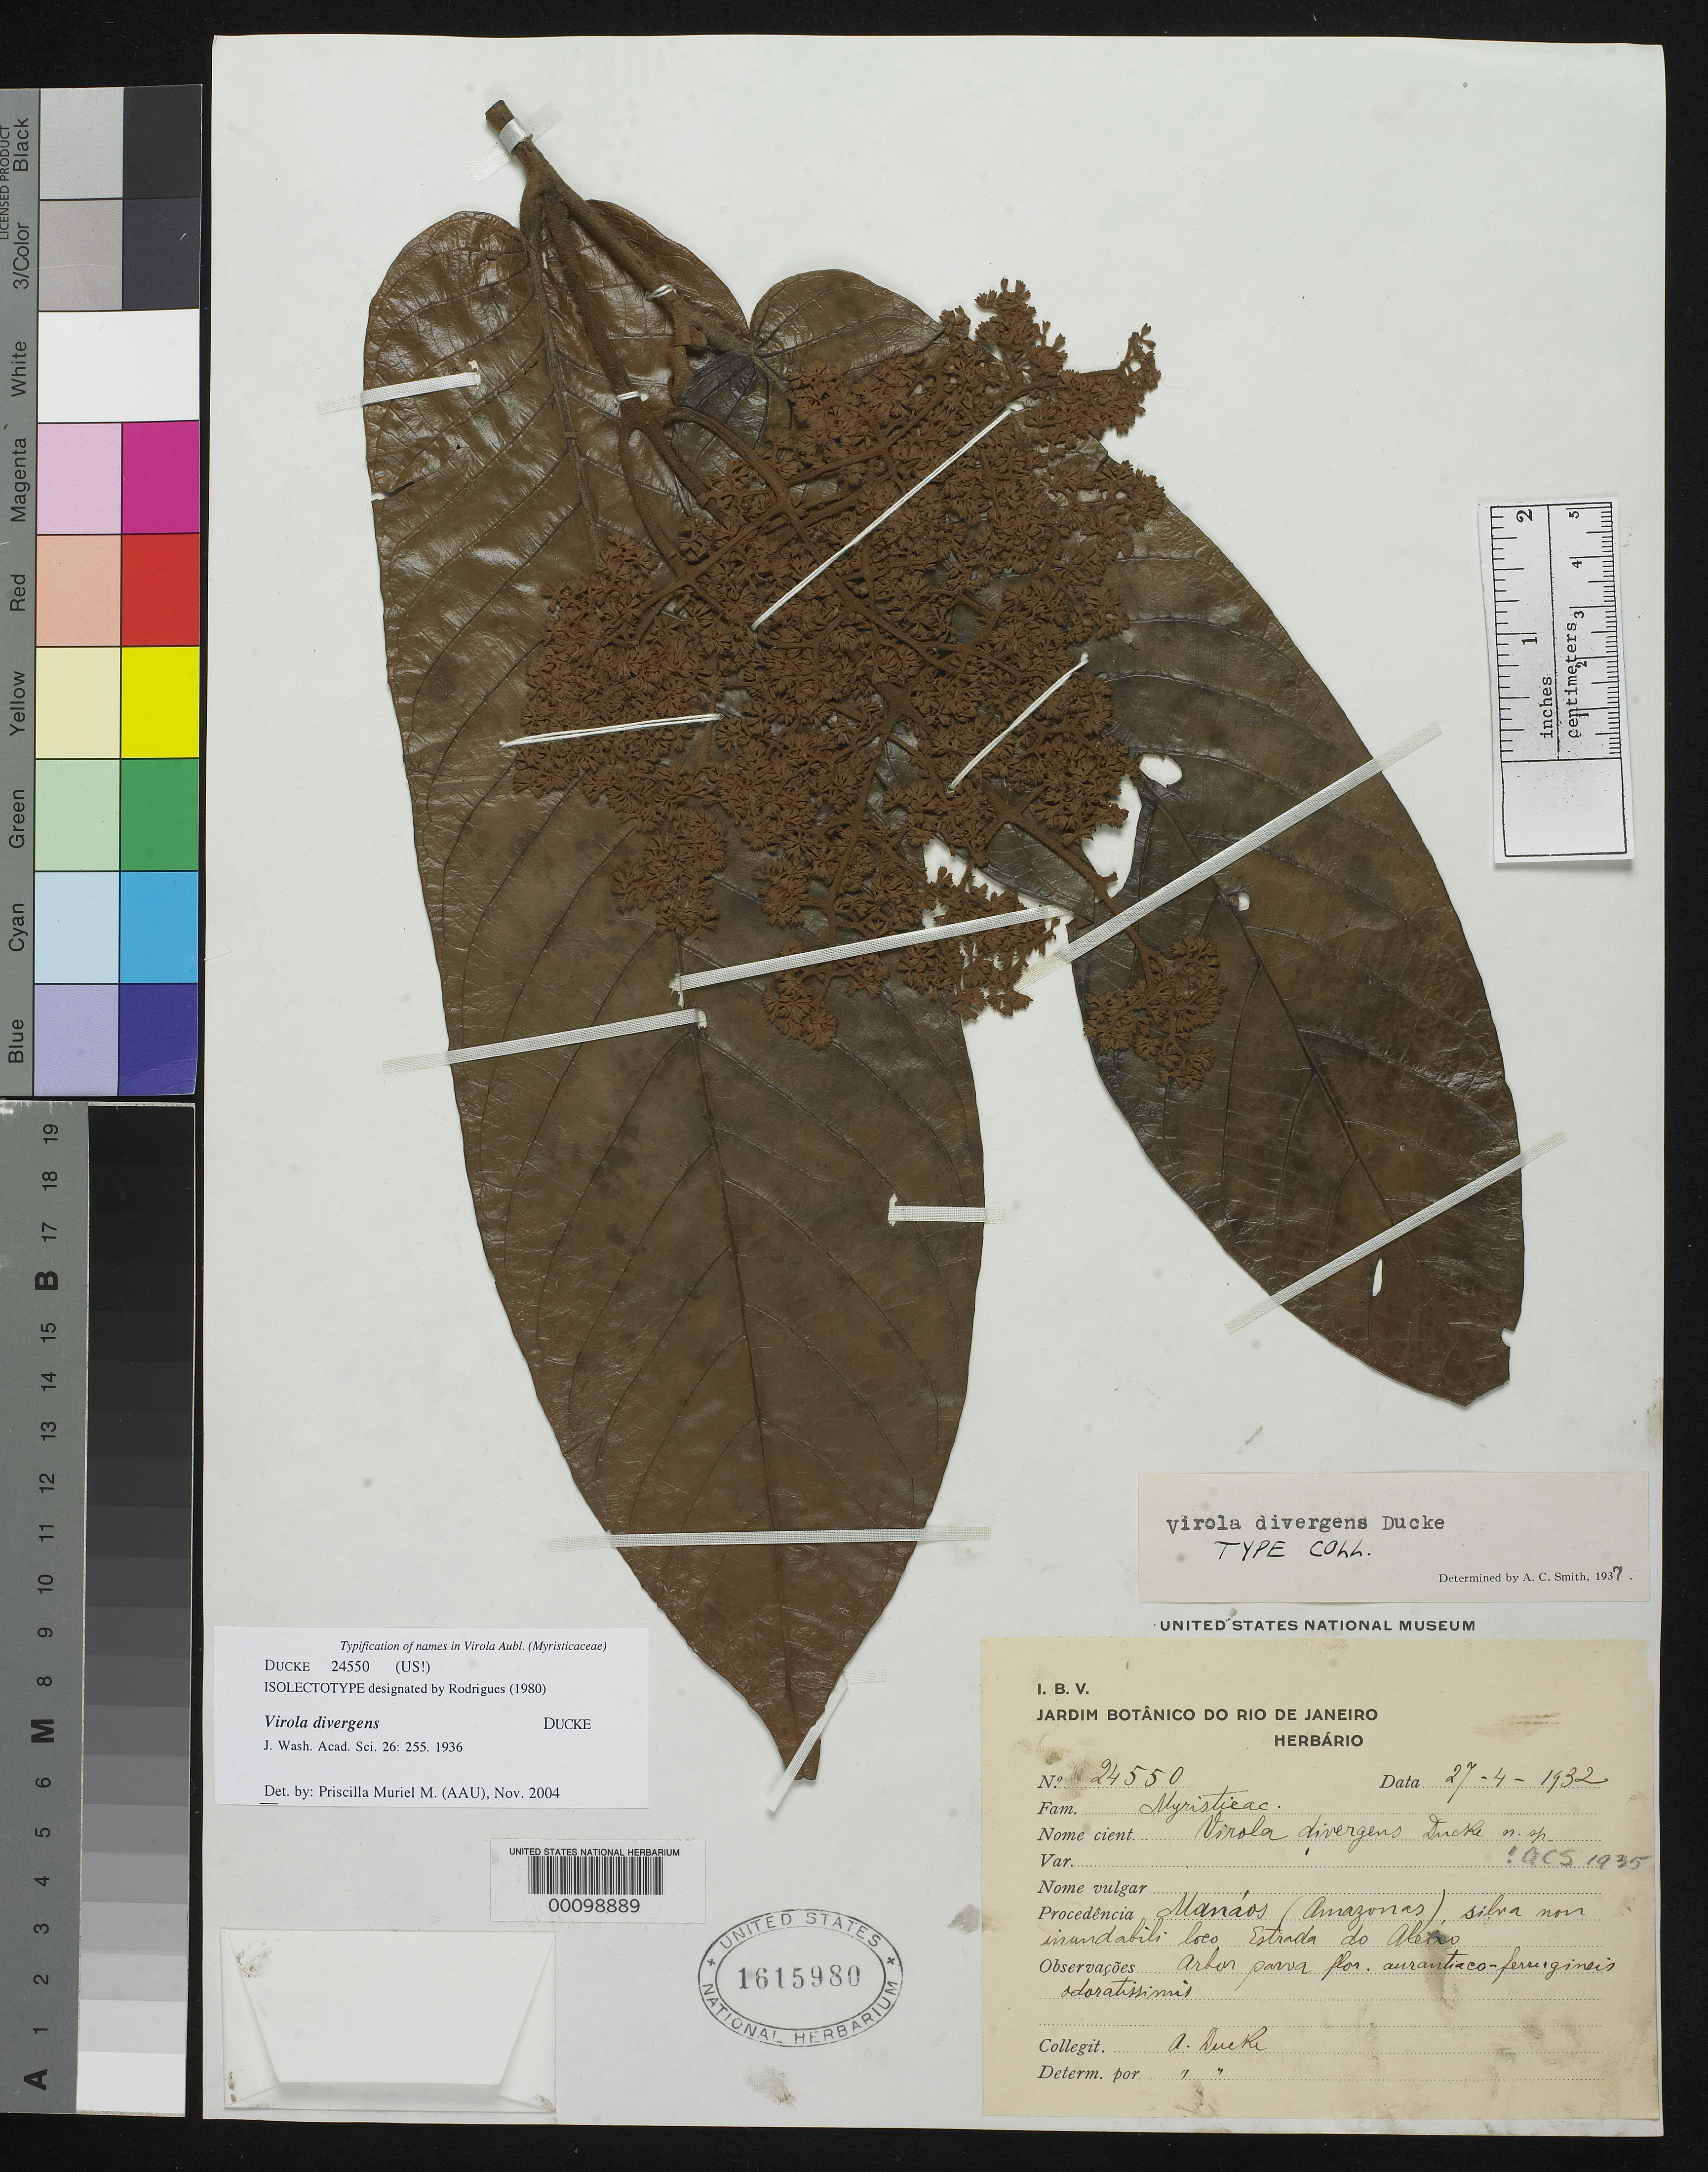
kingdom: Plantae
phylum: Tracheophyta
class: Magnoliopsida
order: Magnoliales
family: Myristicaceae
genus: Virola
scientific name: Virola divergens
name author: Ducke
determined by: Muriel M., P., AAU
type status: Isolectotype; Isosyntype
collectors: A. Ducke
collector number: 24550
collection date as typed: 27 Apr 1932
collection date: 1932-04-27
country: Brazil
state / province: Amazonas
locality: Near Manaus.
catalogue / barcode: US 1615980